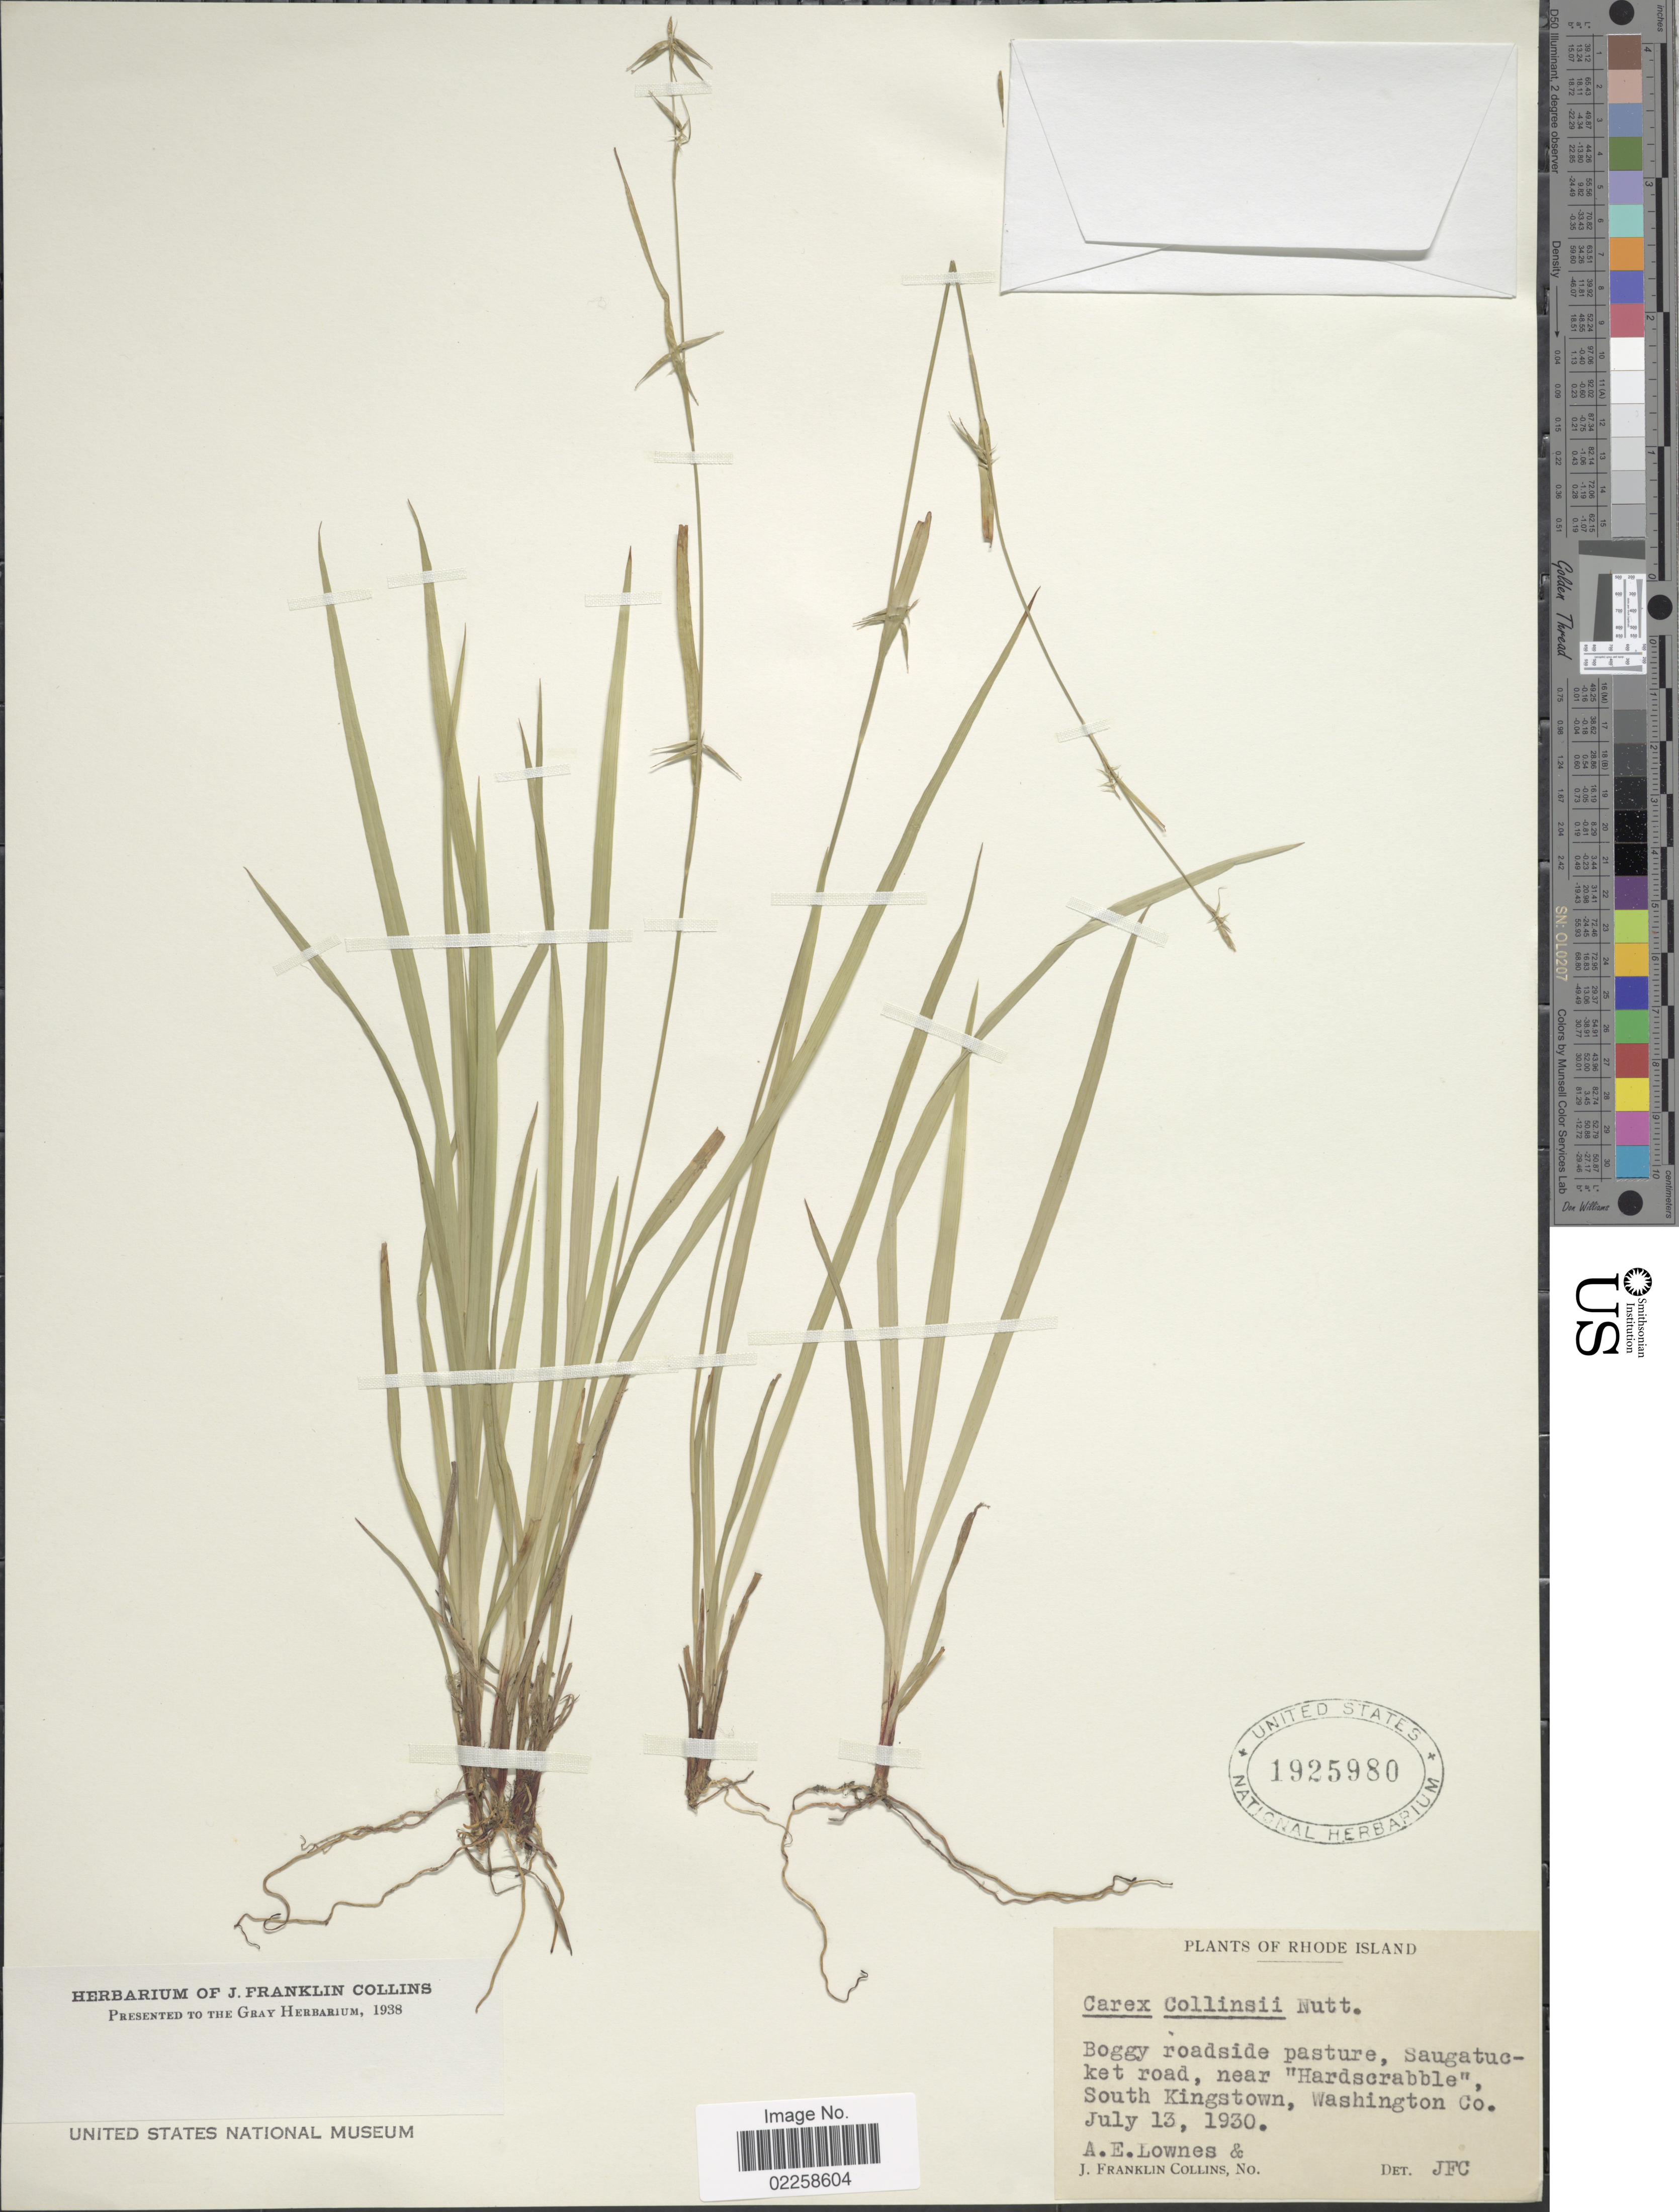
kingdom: Plantae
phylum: Tracheophyta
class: Liliopsida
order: Poales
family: Cyperaceae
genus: Carex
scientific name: Carex collinsii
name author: Nutt.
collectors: A. Lownes & J. Collins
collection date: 1930-07-13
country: United States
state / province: Rhode Island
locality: Boggy roadside pasture, Saugatucket road, near "Hardscrabble", South Kingstown, Washington Co.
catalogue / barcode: US 1925980